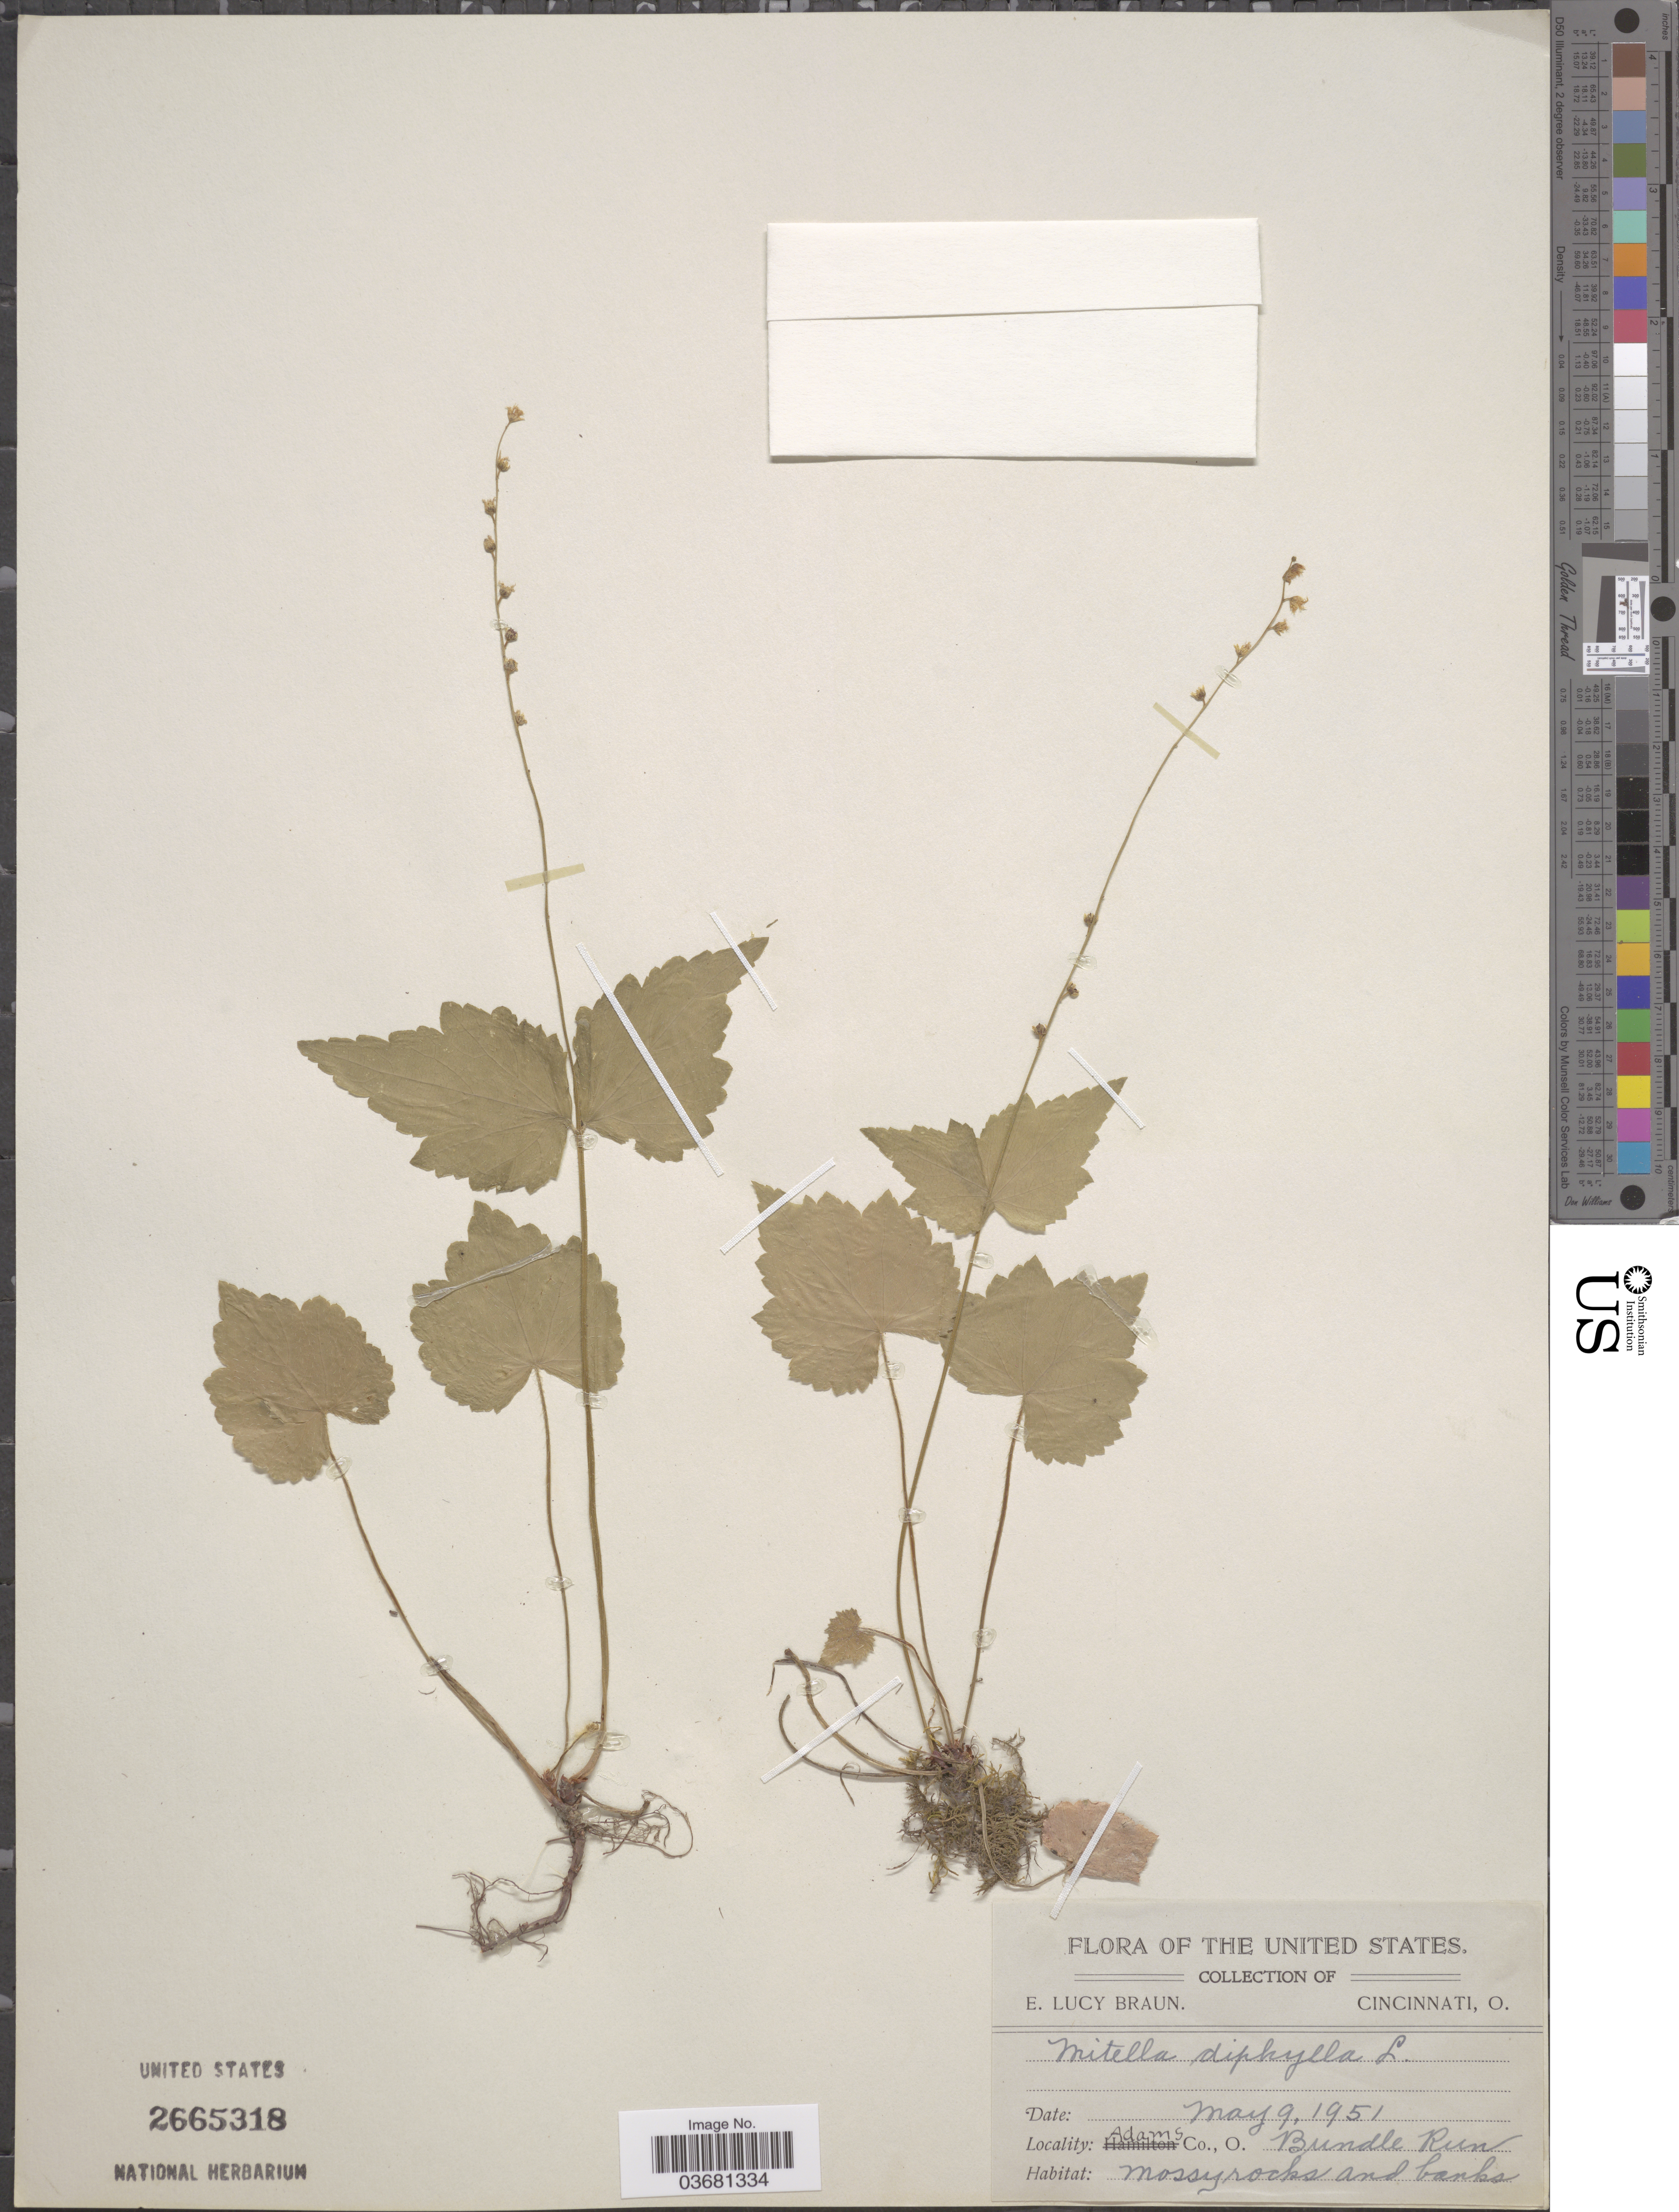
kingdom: Plantae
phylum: Tracheophyta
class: Magnoliopsida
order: Saxifragales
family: Saxifragaceae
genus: Mitella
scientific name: Mitella diphylla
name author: L.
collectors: E. L. Braun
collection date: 1951-05-09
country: United States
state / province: Ohio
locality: Adams Co. Bundle Run.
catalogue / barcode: US 2665318